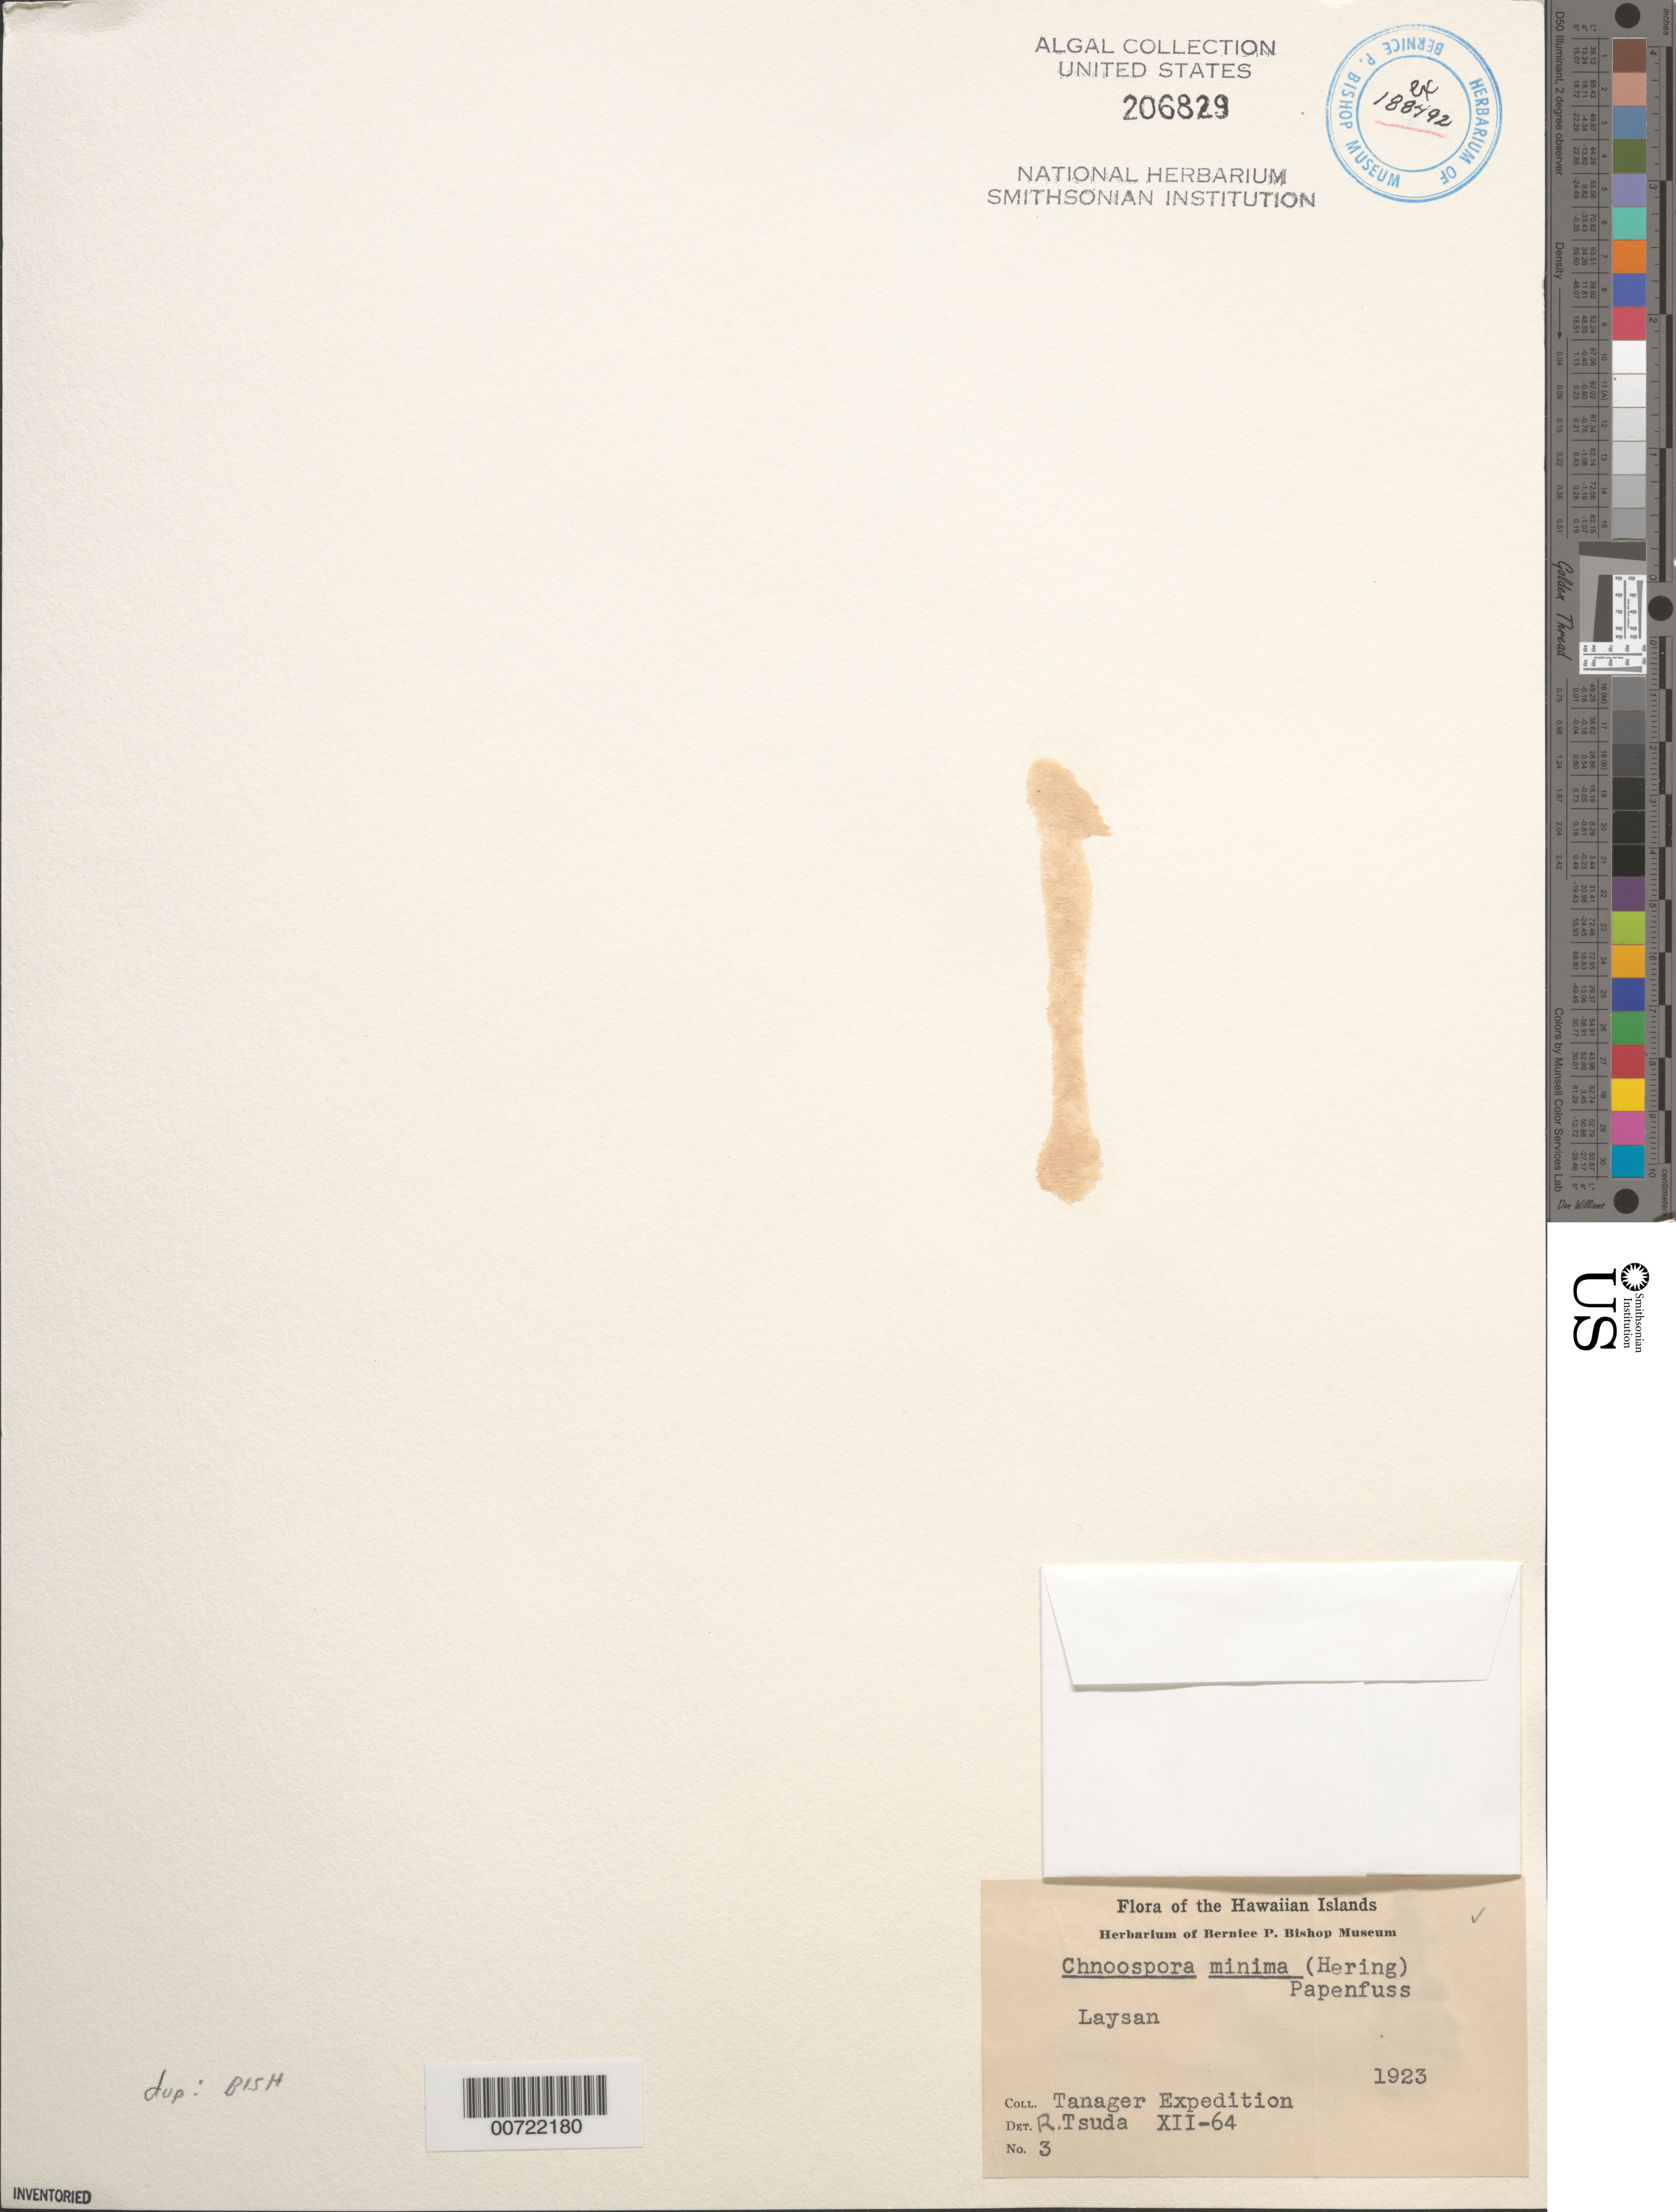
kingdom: Chromista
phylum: Ochrophyta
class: Phaeophyceae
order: Scytosiphonales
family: Scytosiphonaceae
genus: Chnoospora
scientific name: Chnoospora minima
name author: (Hering) Papenf.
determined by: Tsuda, R. T.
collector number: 3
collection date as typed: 1923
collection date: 1923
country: United States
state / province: Hawaii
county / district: Honolulu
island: Laysan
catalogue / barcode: US 206829